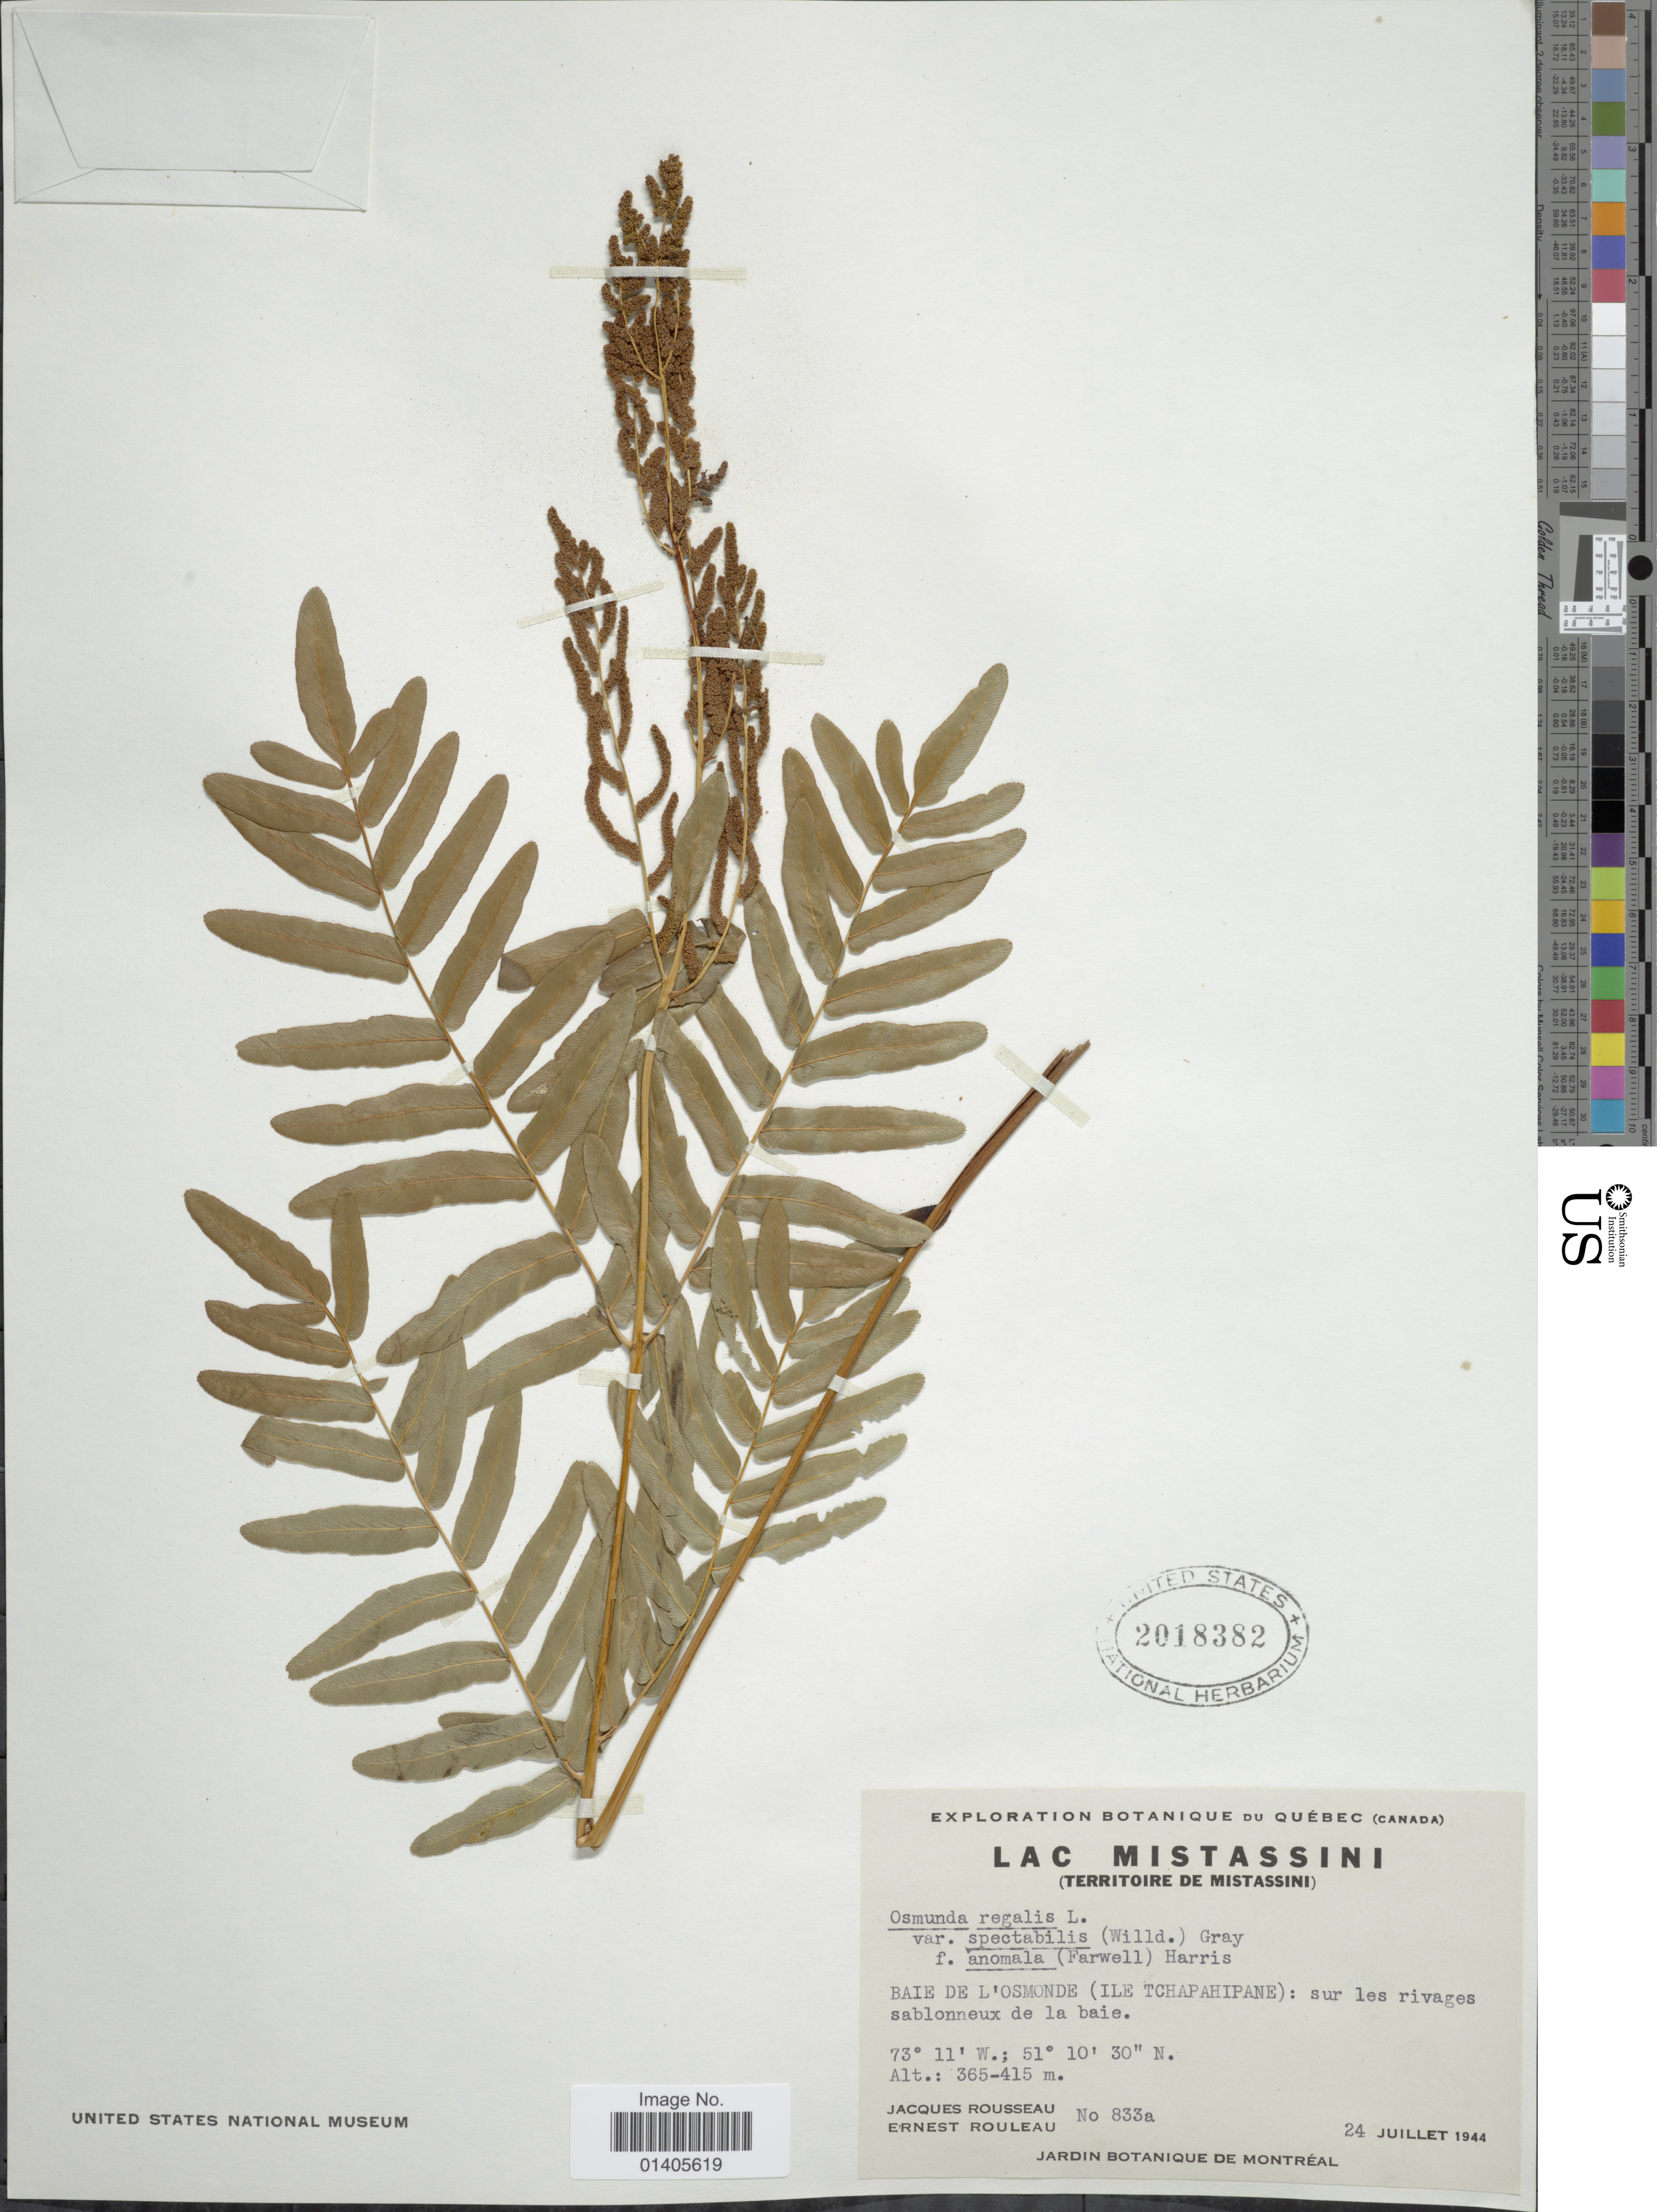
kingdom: Plantae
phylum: Tracheophyta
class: Polypodiopsida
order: Osmundales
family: Osmundaceae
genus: Osmunda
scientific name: Osmunda regalis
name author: L.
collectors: J. Rousseau & J. Rouleau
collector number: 833a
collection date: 1944-07-24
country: Canada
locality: Lac Mistassini (Territoire de Mistassini), Baie de L'Osmonde (Ile Tchapahipane): sur les rivages sablonneux de la baie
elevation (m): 365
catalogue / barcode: US 2018382